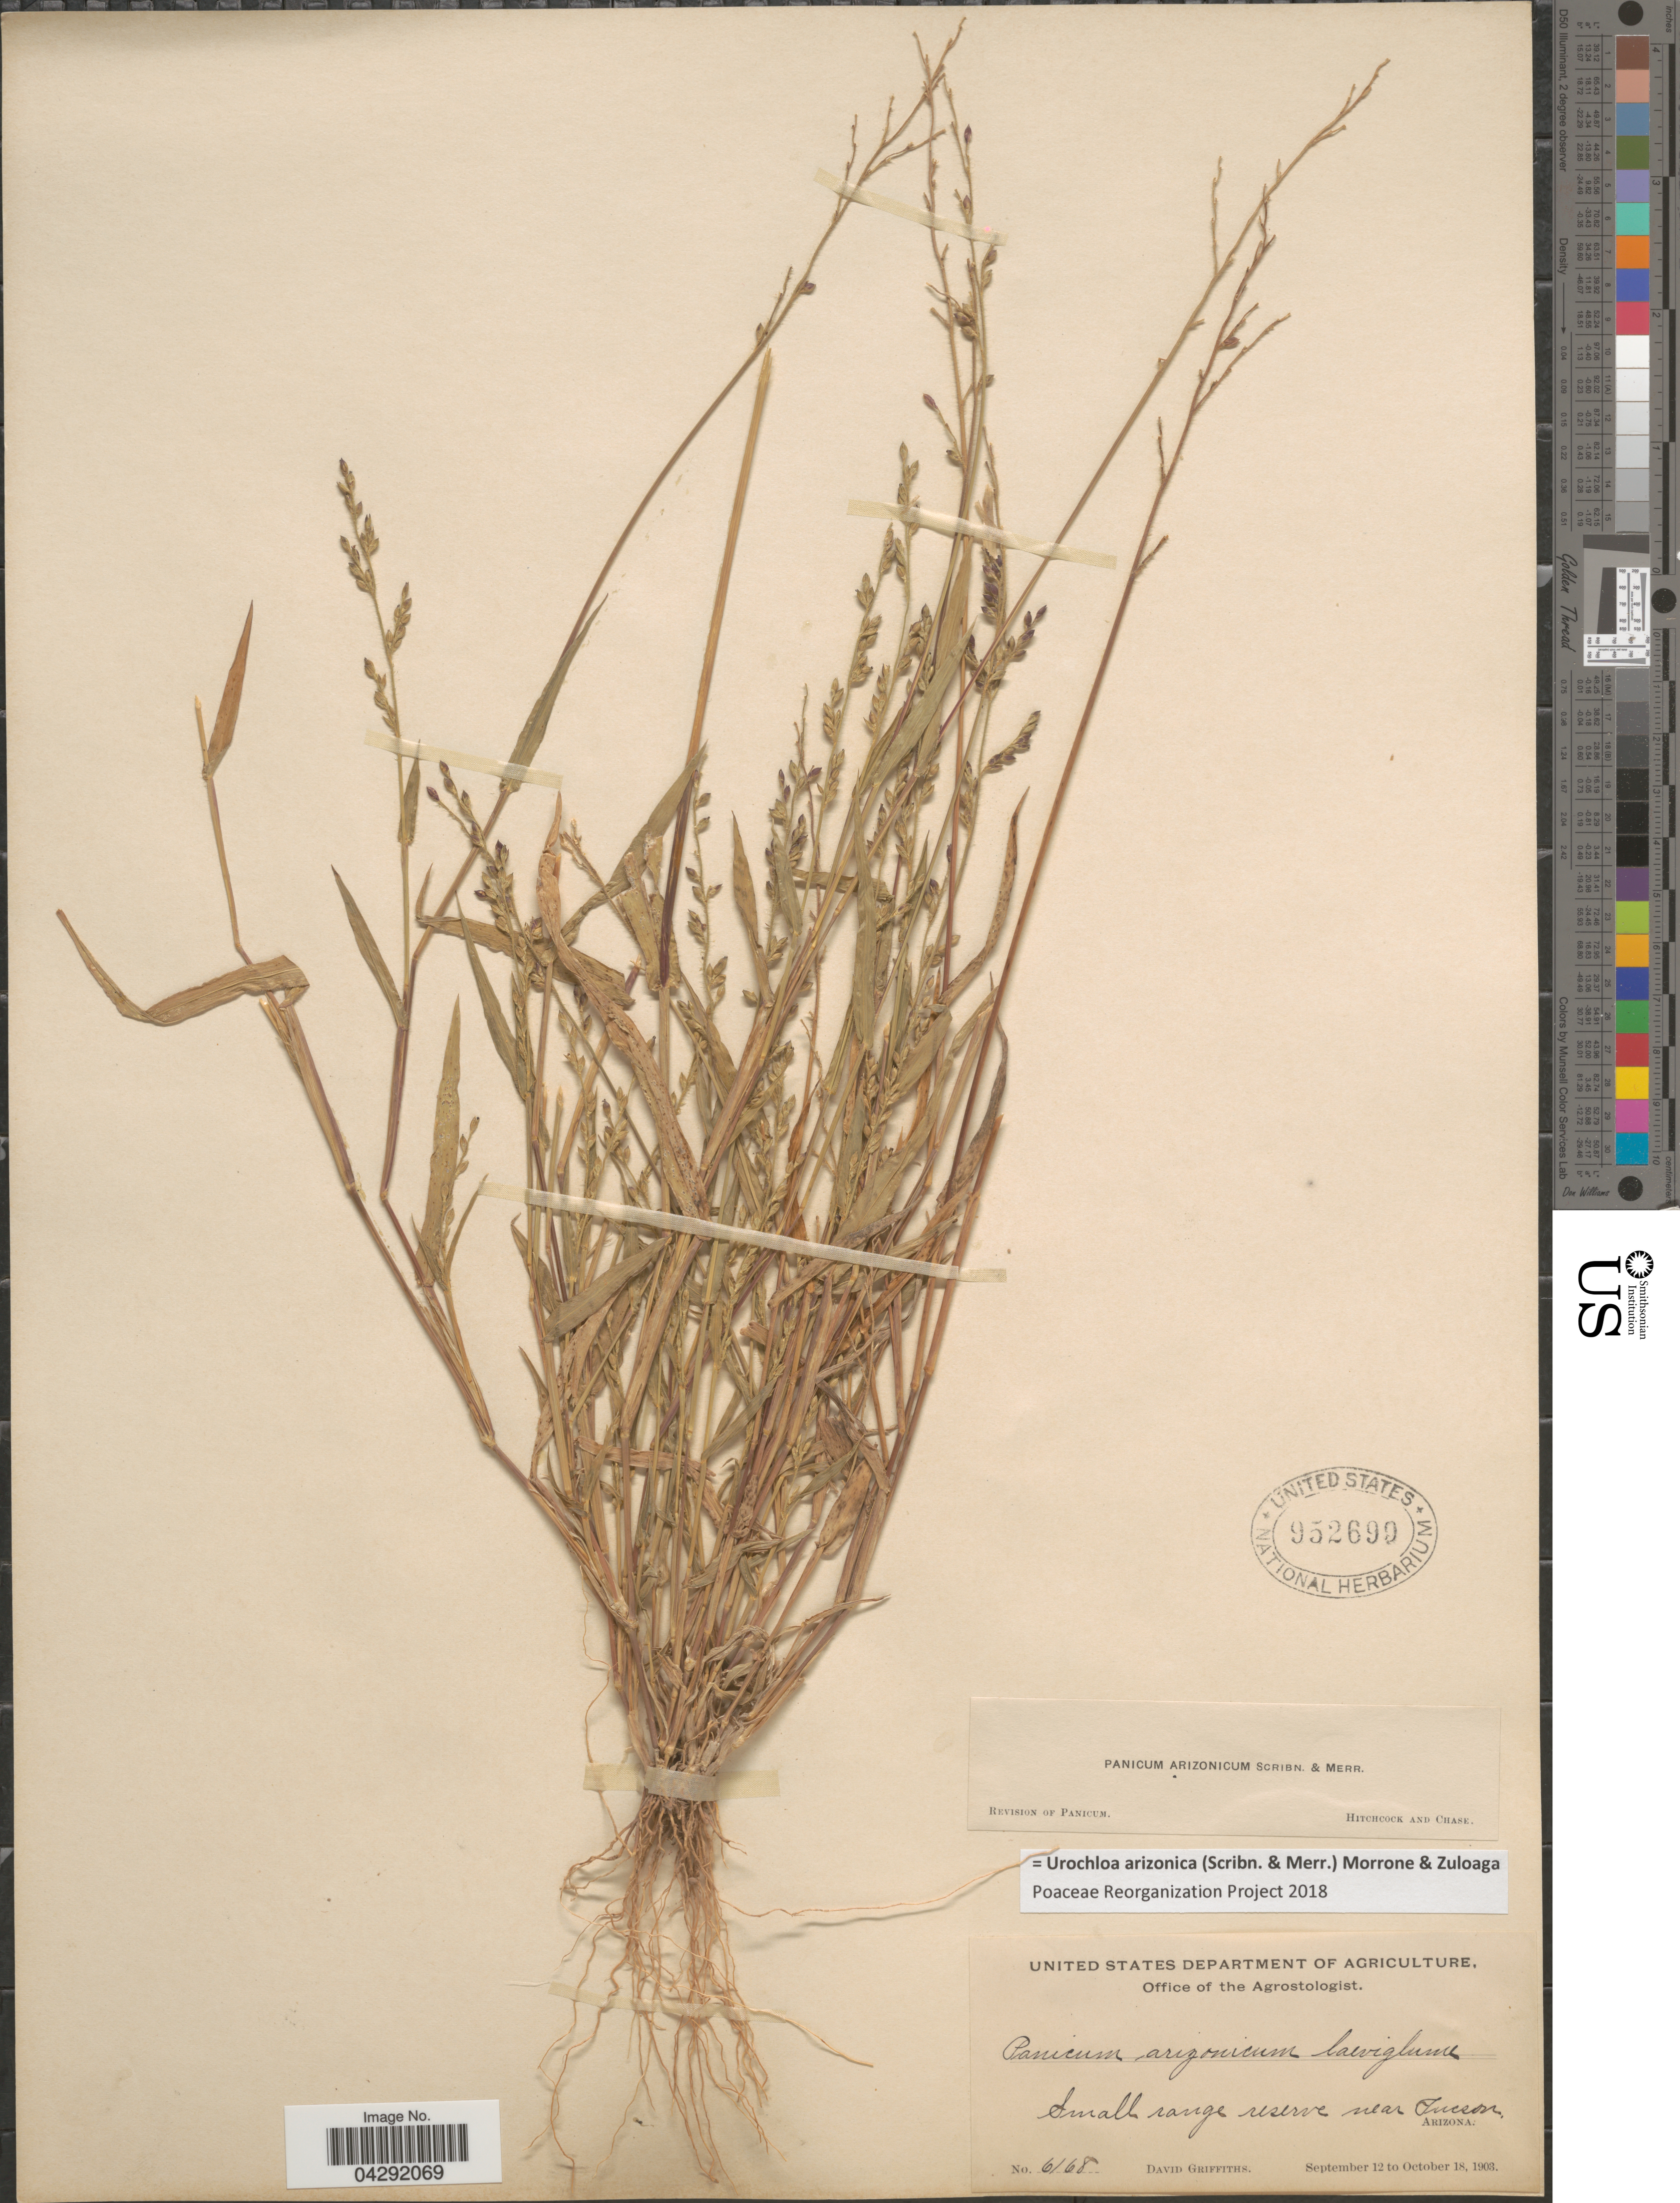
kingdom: Plantae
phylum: Tracheophyta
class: Liliopsida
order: Poales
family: Poaceae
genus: Urochloa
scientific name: Urochloa arizonica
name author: (Scribn. & Merr.) Morrone & Zuloaga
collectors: D. Griffiths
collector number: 6168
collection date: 1903-09-12/1903-10-18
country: United States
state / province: Arizona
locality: Small range reserve near Tucson.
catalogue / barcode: US 952690